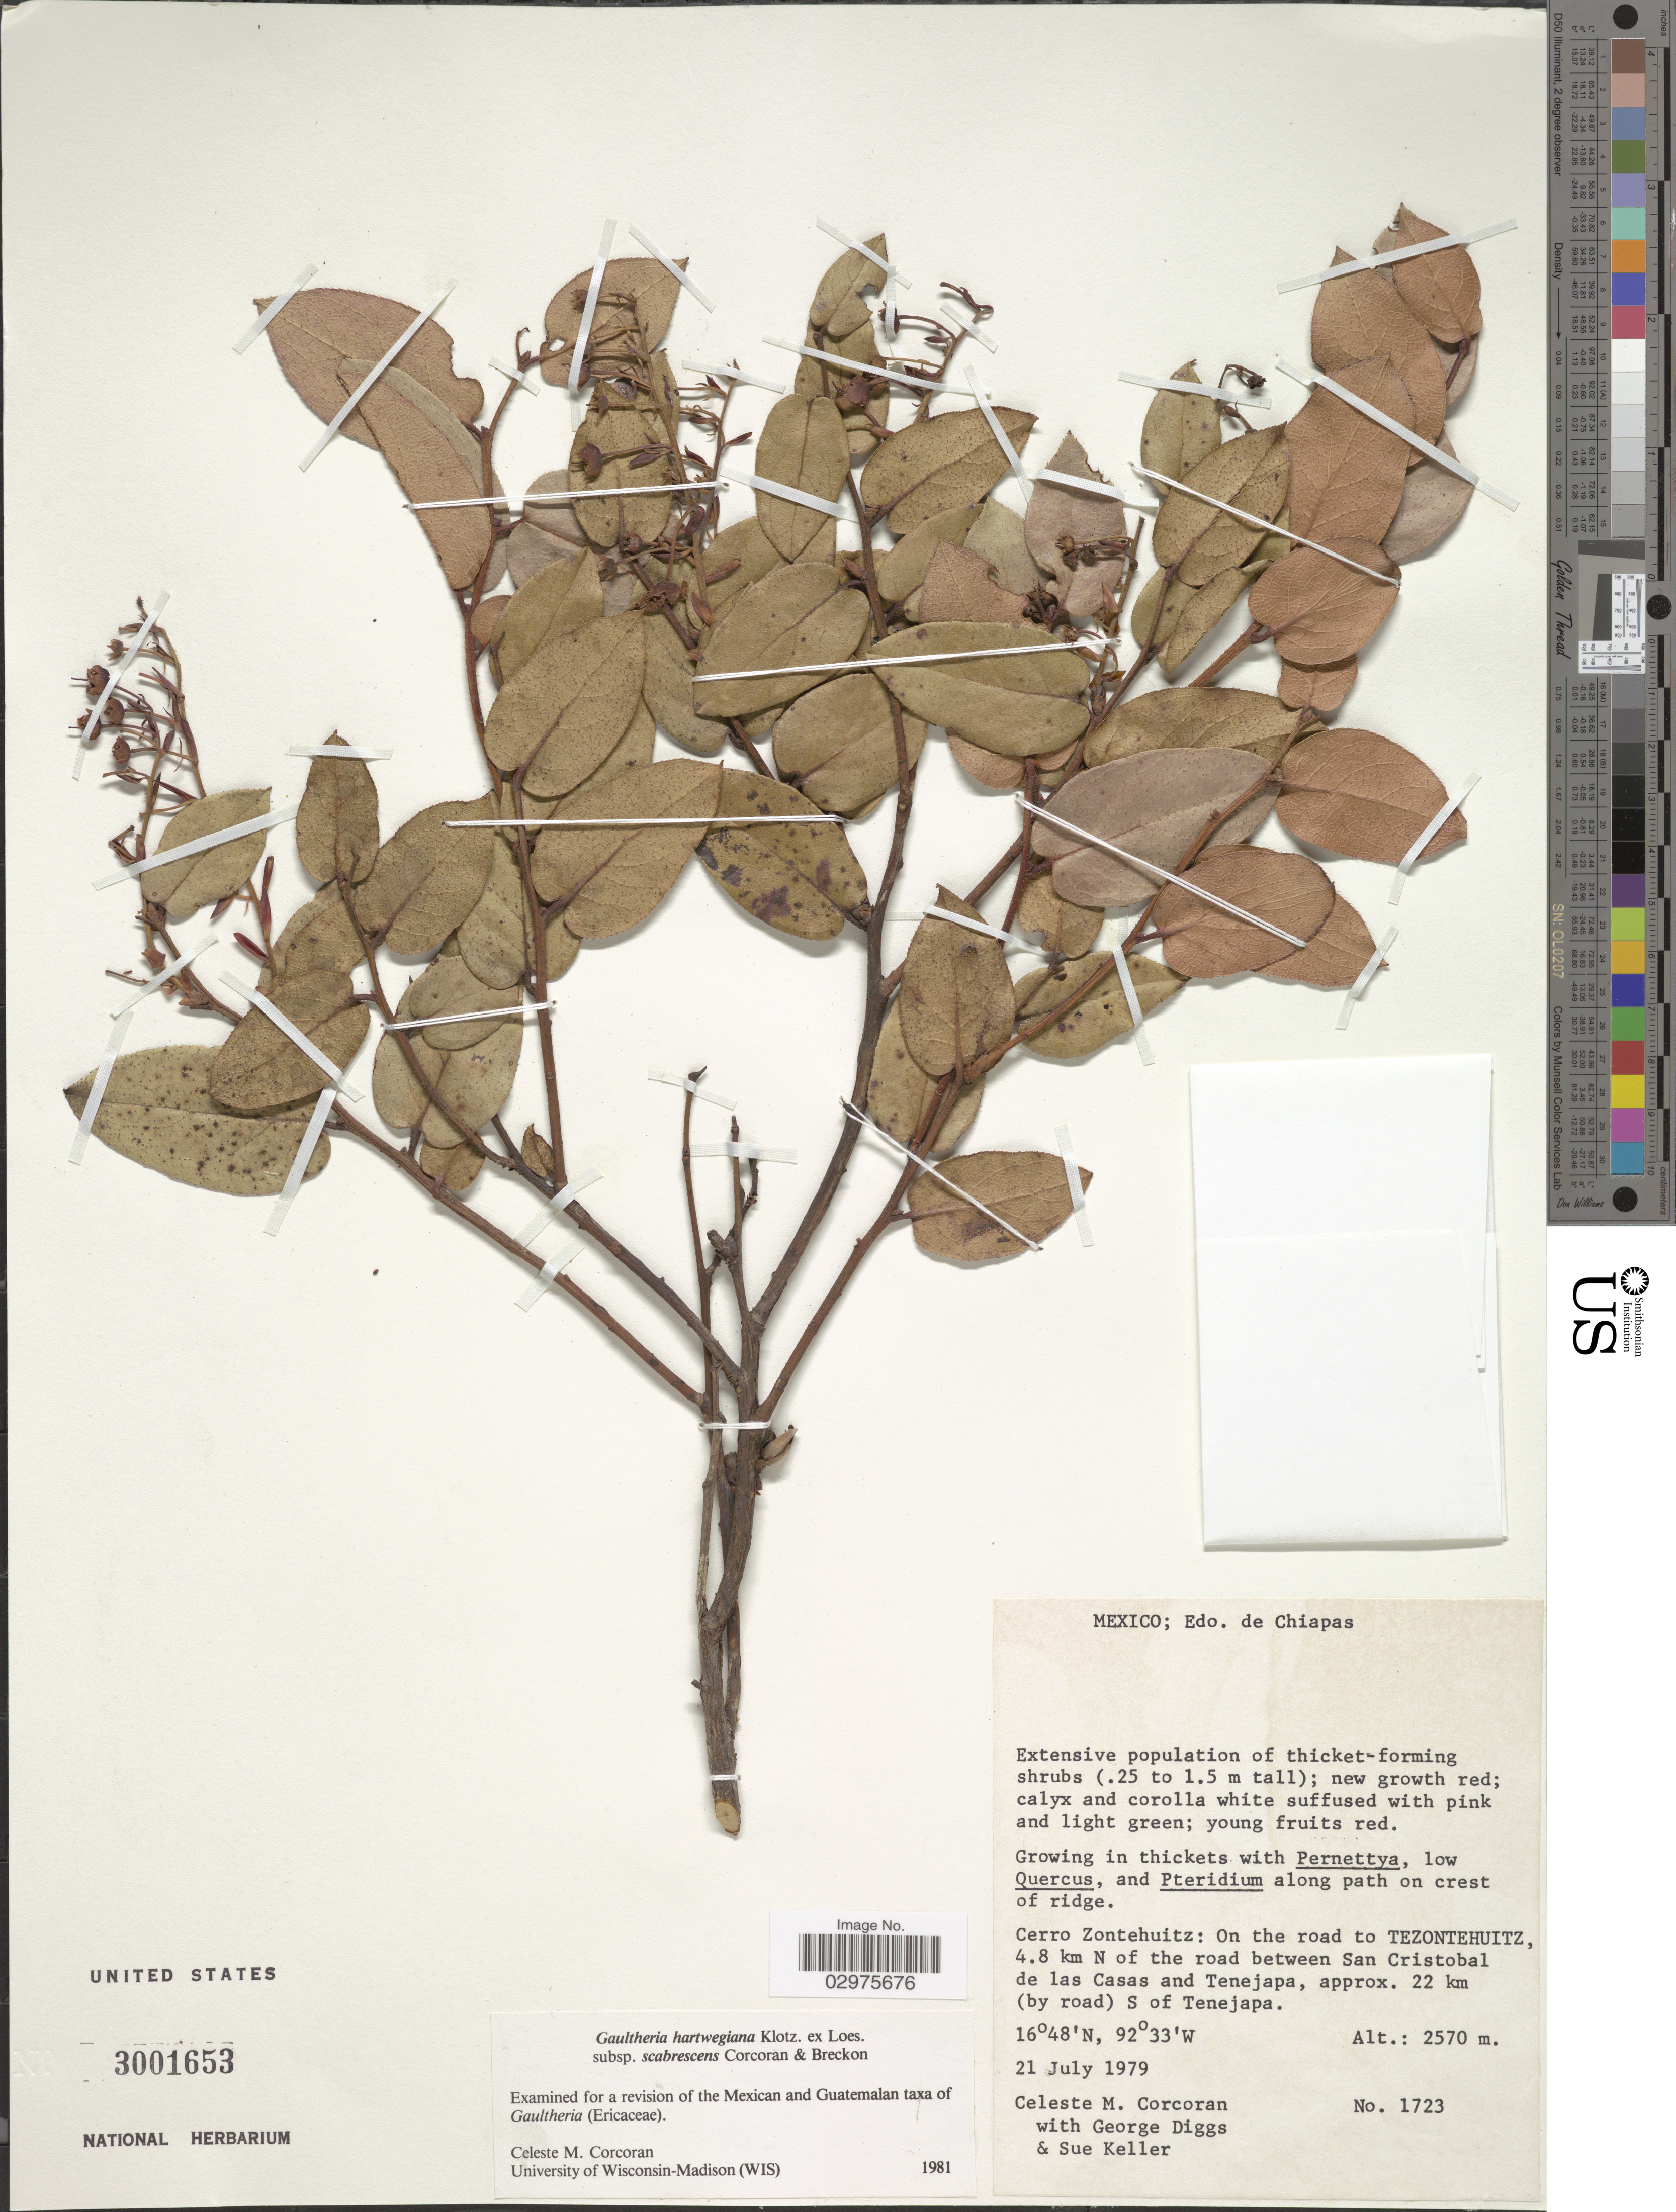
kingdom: Plantae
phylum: Tracheophyta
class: Magnoliopsida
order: Ericales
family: Ericaceae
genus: Gaultheria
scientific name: Gaultheria hartwegiana subsp. scabrescens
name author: Corcoran & Breckon ex Luteyn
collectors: C. Corcoran, G. Diggs & S. Keller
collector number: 1723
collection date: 1979-07-21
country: Mexico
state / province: Chiapas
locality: Cerro Zontehuitz: On the road to Tezontehuitz, 4.8 km N of the road between San Cristobal de las Casas and Tenejapa, approx. 22 km (by road) S of Tenejapa.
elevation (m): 2570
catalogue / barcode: US 3001653